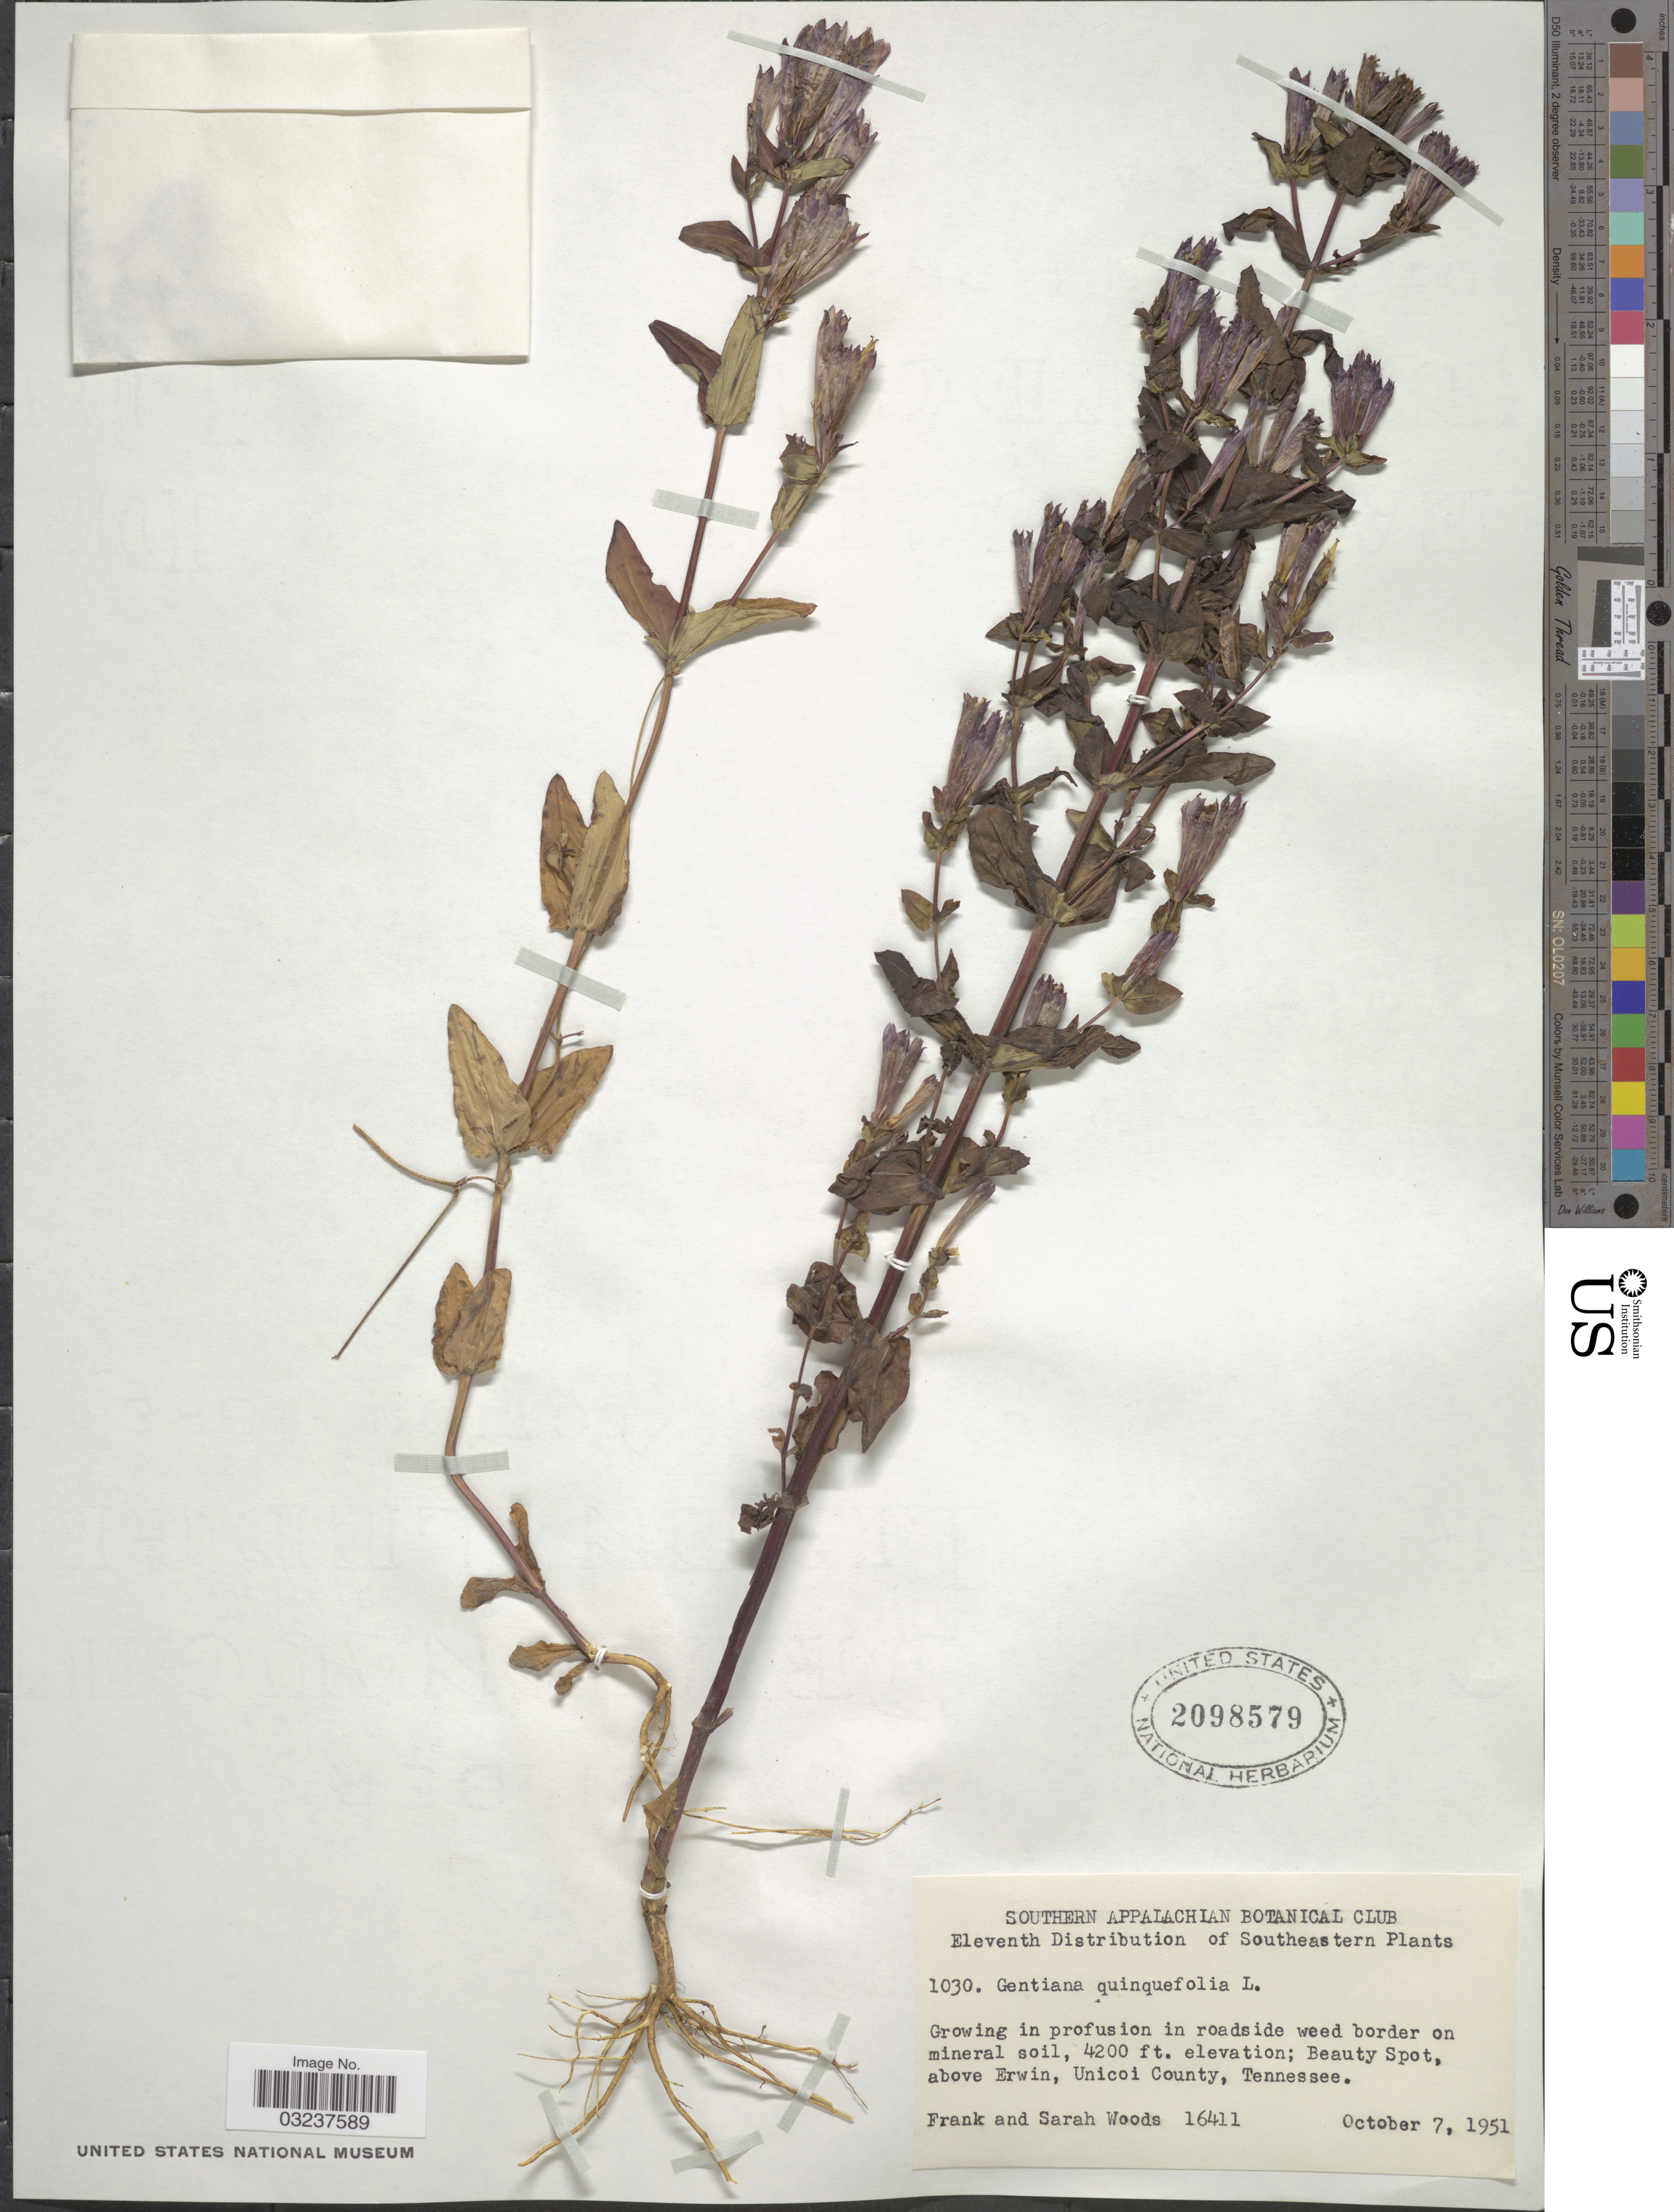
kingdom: Plantae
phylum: Tracheophyta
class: Magnoliopsida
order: Gentianales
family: Gentianaceae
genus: Gentianella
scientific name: Gentianella quinquefolia subsp. quinquefolia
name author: (L.) Small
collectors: F. Woods & S. Woods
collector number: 16411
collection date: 1951-10-07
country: United States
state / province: Tennessee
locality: Beauty Spot, above Erwin, Unicoi County.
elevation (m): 1280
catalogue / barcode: US 2098579